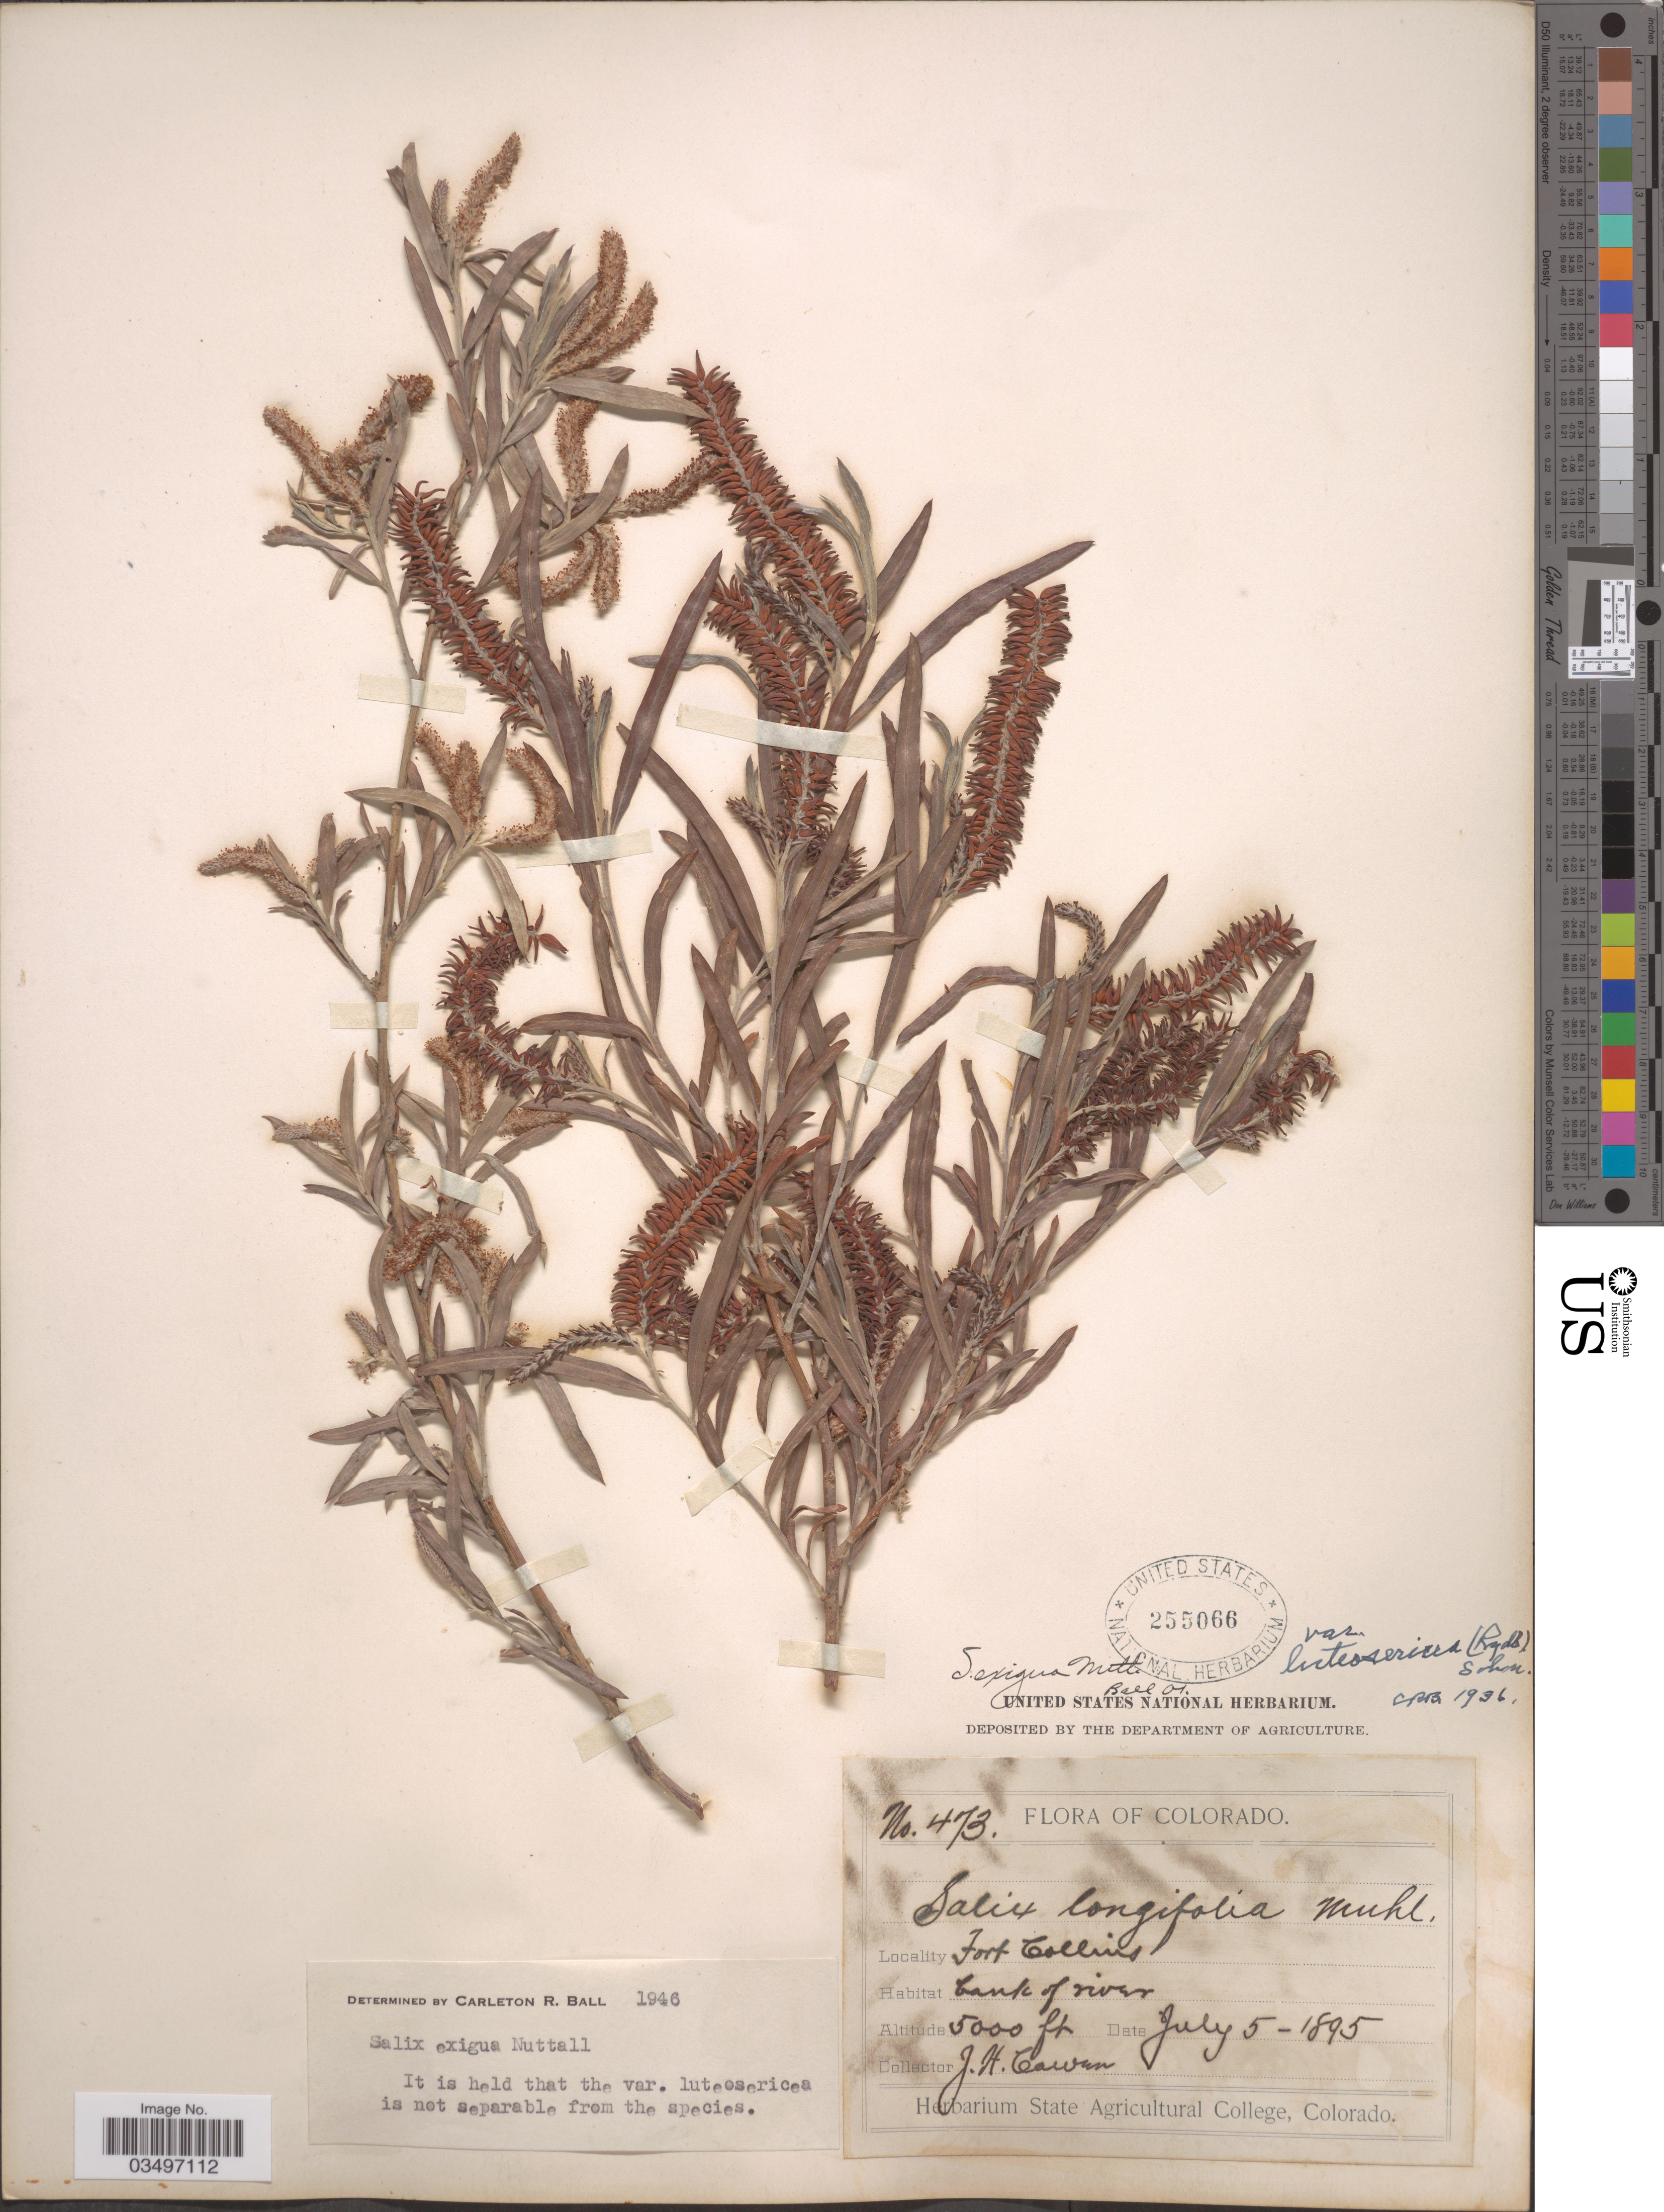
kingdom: Plantae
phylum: Tracheophyta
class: Magnoliopsida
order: Malpighiales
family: Salicaceae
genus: Salix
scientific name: Salix exigua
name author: Nutt.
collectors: J. H. Cowen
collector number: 473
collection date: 1895-07-05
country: United States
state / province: Colorado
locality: Fort Collins.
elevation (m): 1524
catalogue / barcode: US 255066